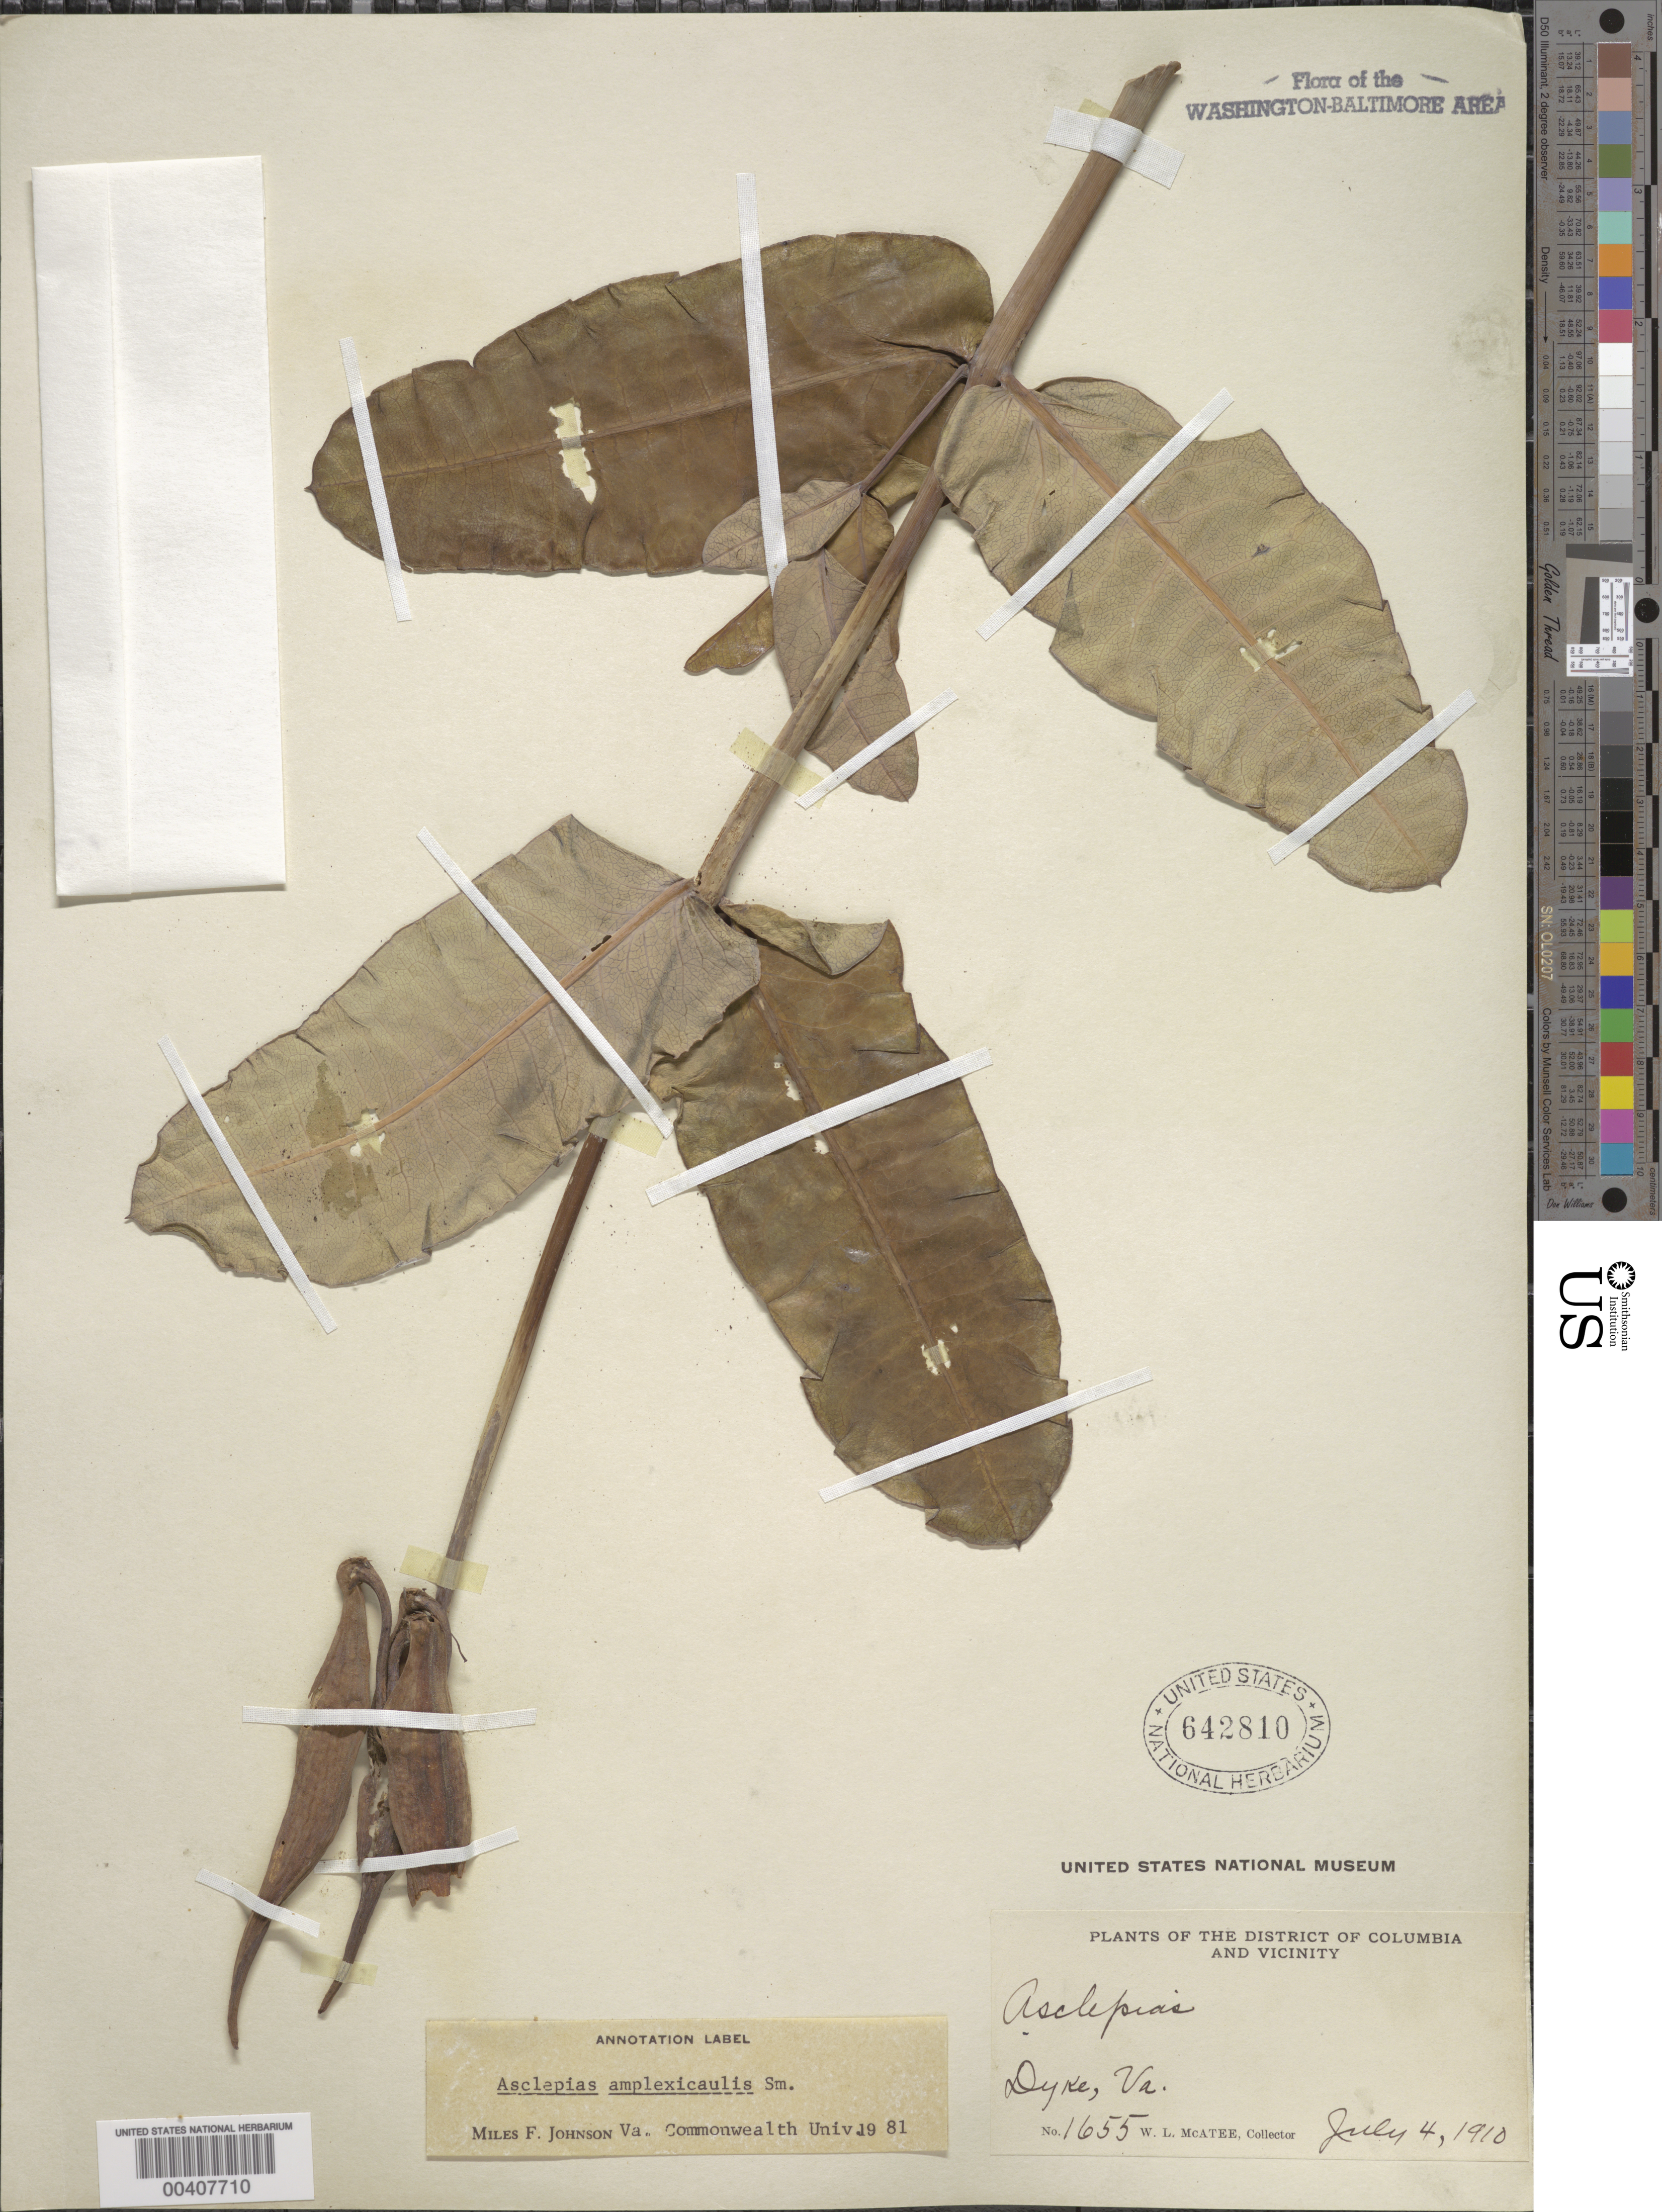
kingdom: Plantae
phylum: Tracheophyta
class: Magnoliopsida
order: Gentianales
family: Apocynaceae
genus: Asclepias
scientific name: Asclepias amplexicaulis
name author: J. Small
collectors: W. McAtee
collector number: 1655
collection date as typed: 04 Jul 1910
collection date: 1910-07-04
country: United States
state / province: Virginia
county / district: Fairfax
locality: Dyke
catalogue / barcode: US 642810